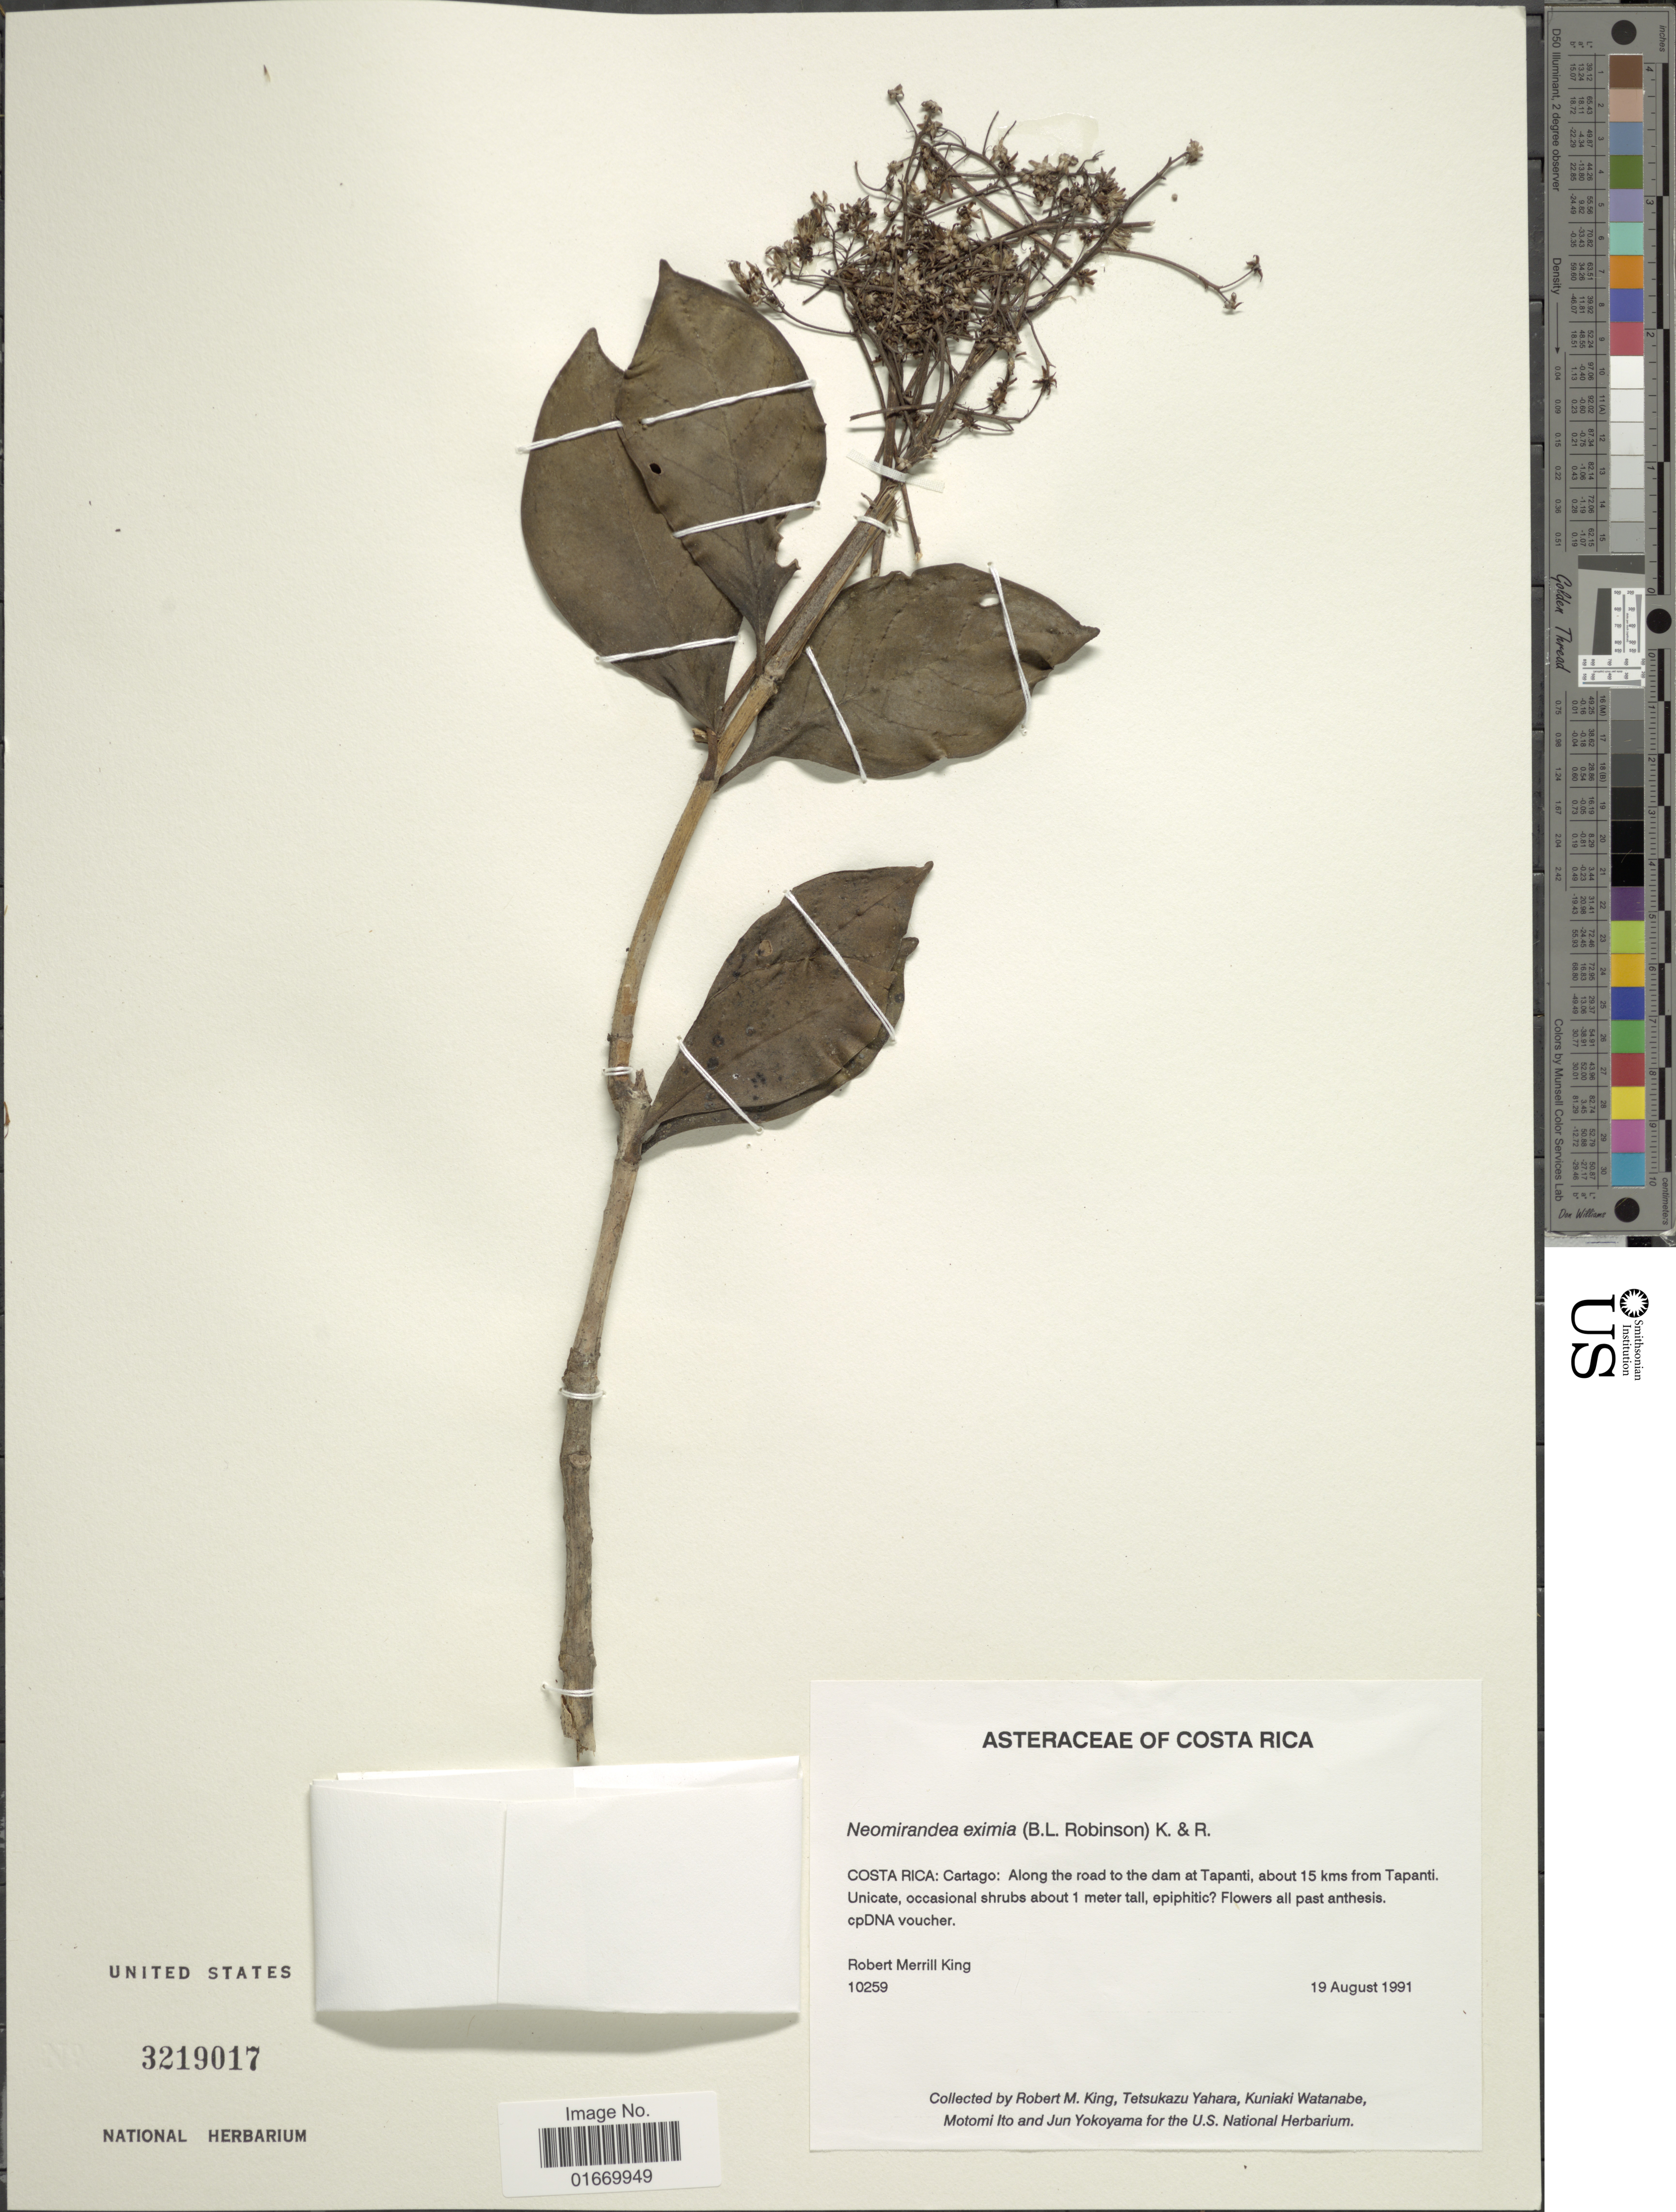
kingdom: Plantae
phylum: Tracheophyta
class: Magnoliopsida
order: Asterales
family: Asteraceae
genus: Neomirandea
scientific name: Neomirandea eximia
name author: (B.L. Rob.) R.M. King & H. Rob.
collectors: R. M. King, T. Yahara, K. Watanabe, M. Ito & J. Yokoyama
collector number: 10259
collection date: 1991-08-19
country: Costa Rica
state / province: Cartago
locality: Along the road to the dam at Tapanti, about 15 kms from Tapanti, Unicate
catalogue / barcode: US 3219017